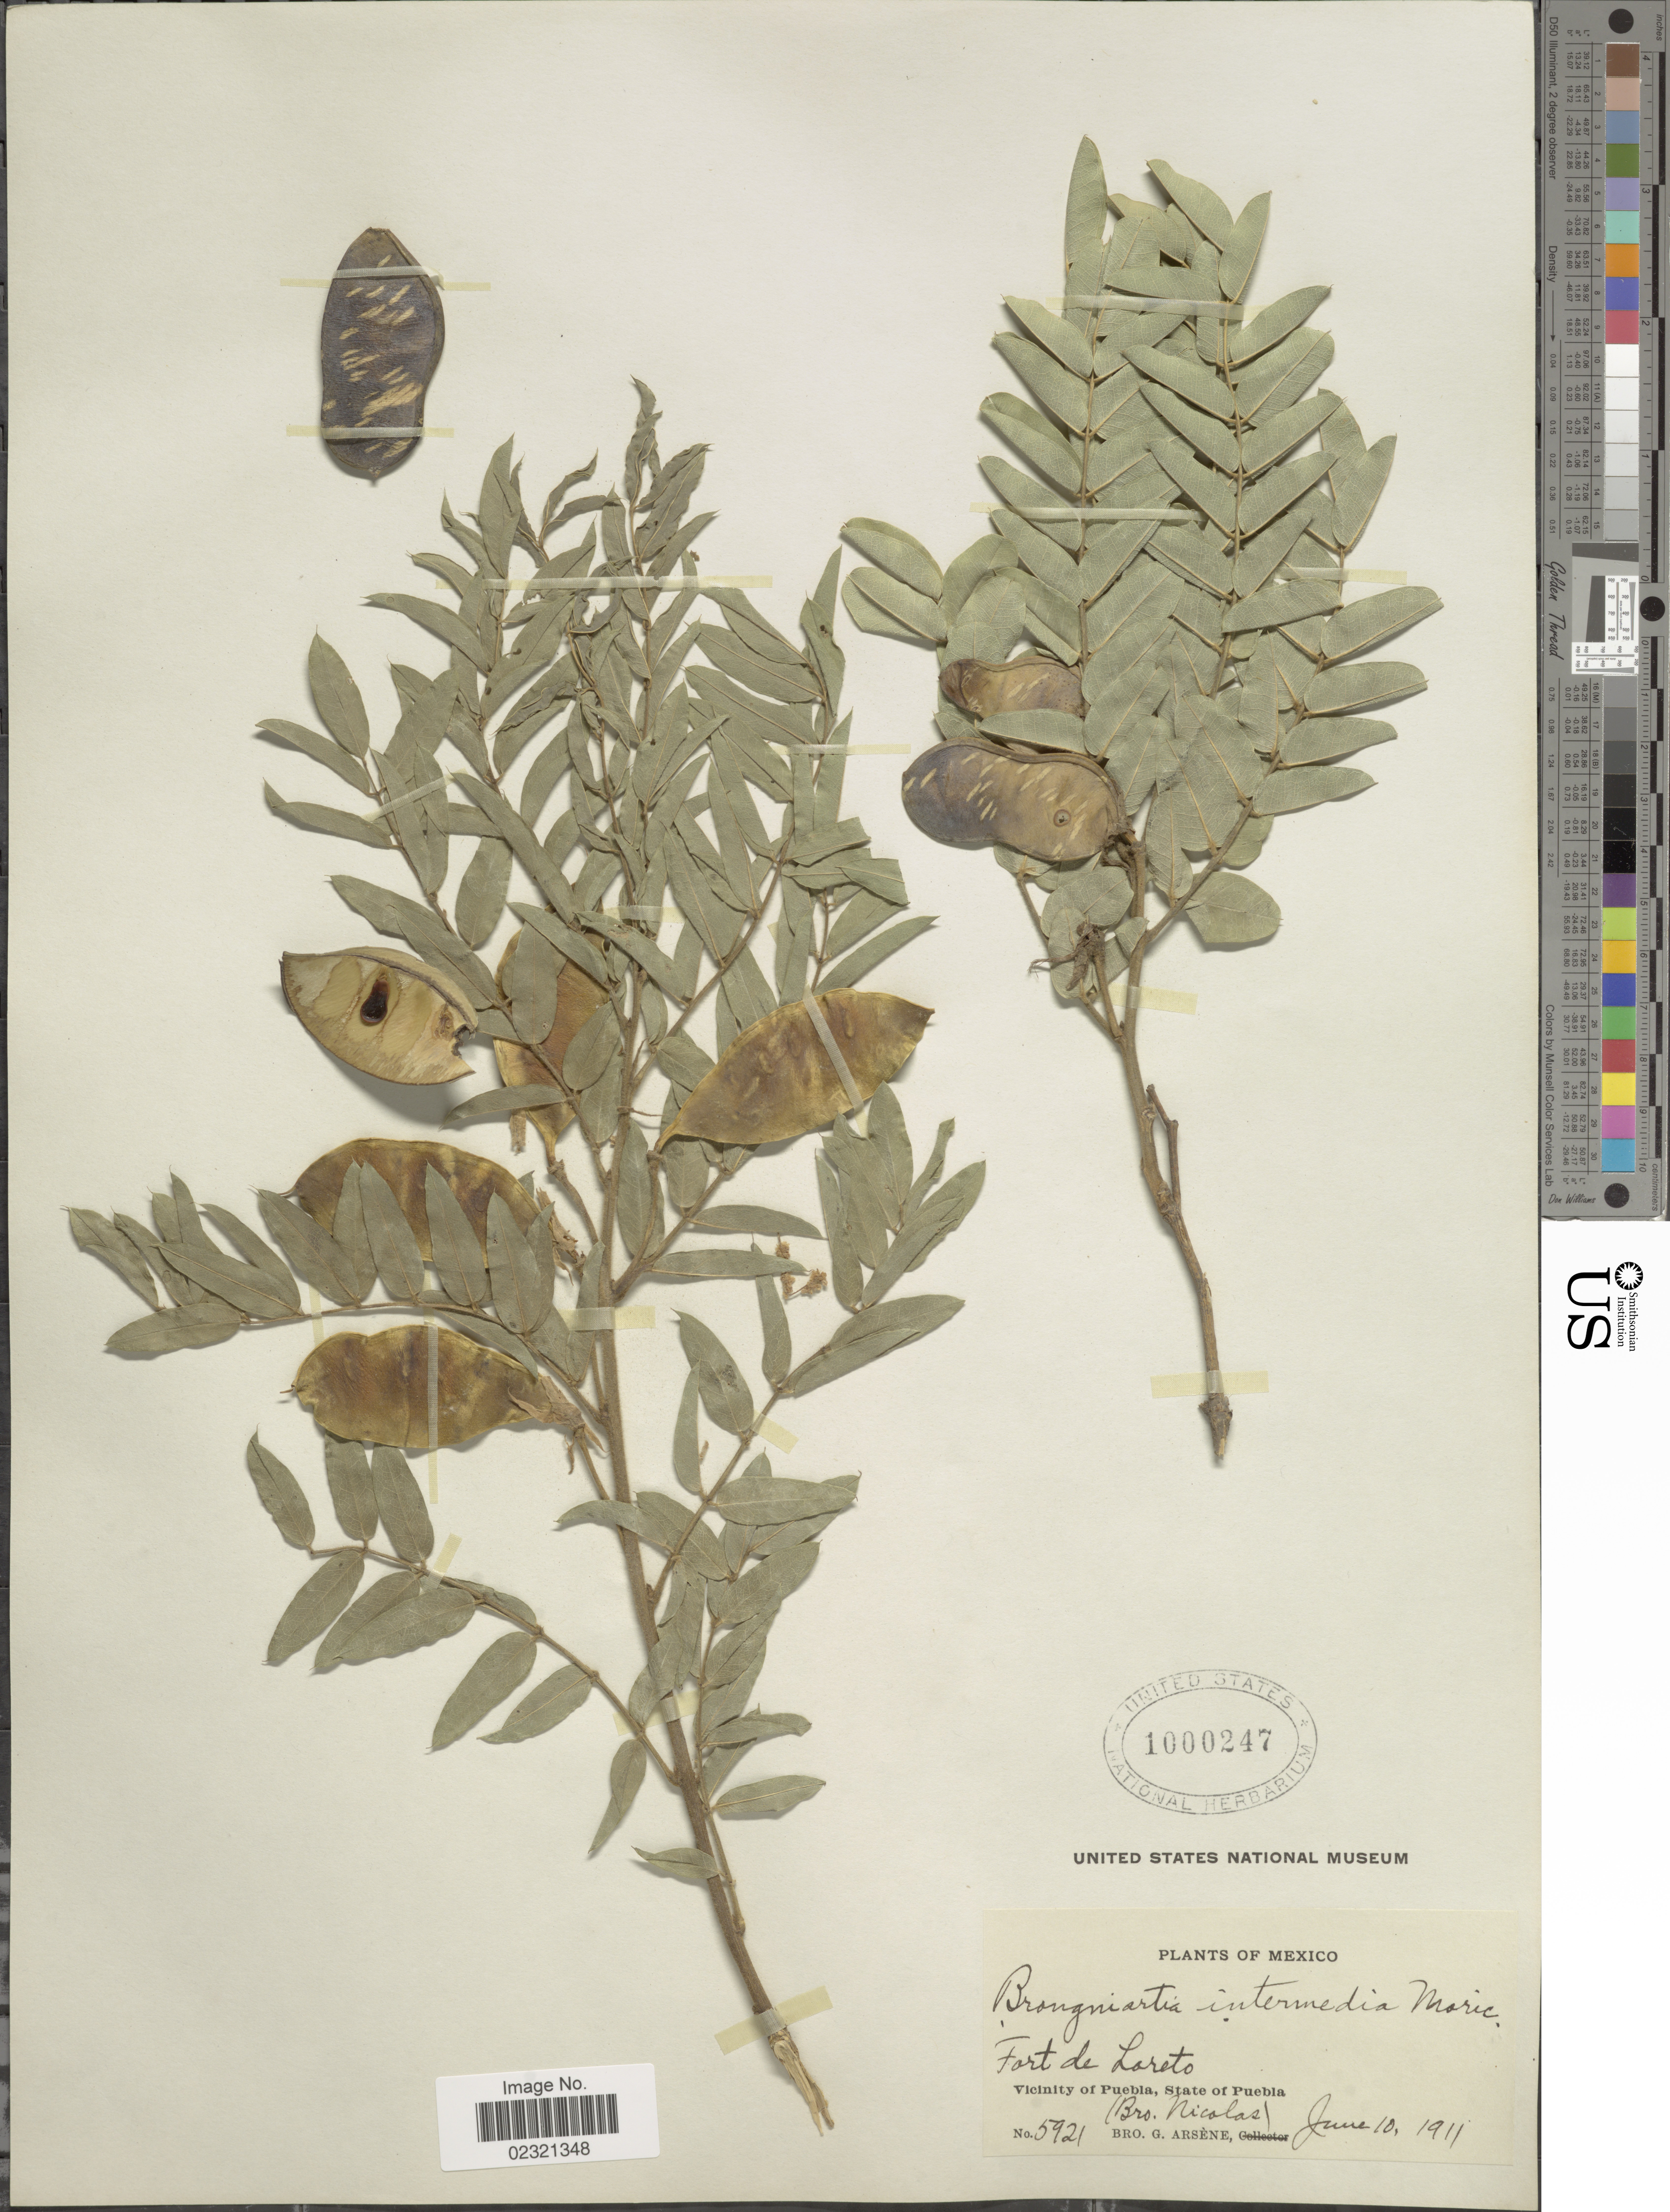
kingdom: Plantae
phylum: Tracheophyta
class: Magnoliopsida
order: Fabales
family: Fabaceae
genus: Brongniartia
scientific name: Brongniartia intermedia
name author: Moric.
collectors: Bro. Nicolas & Bro. G. Arsène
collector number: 5921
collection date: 1911-06-10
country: Mexico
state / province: Puebla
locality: Fort de Loreto, vicinity of Puebla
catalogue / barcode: US 1000247